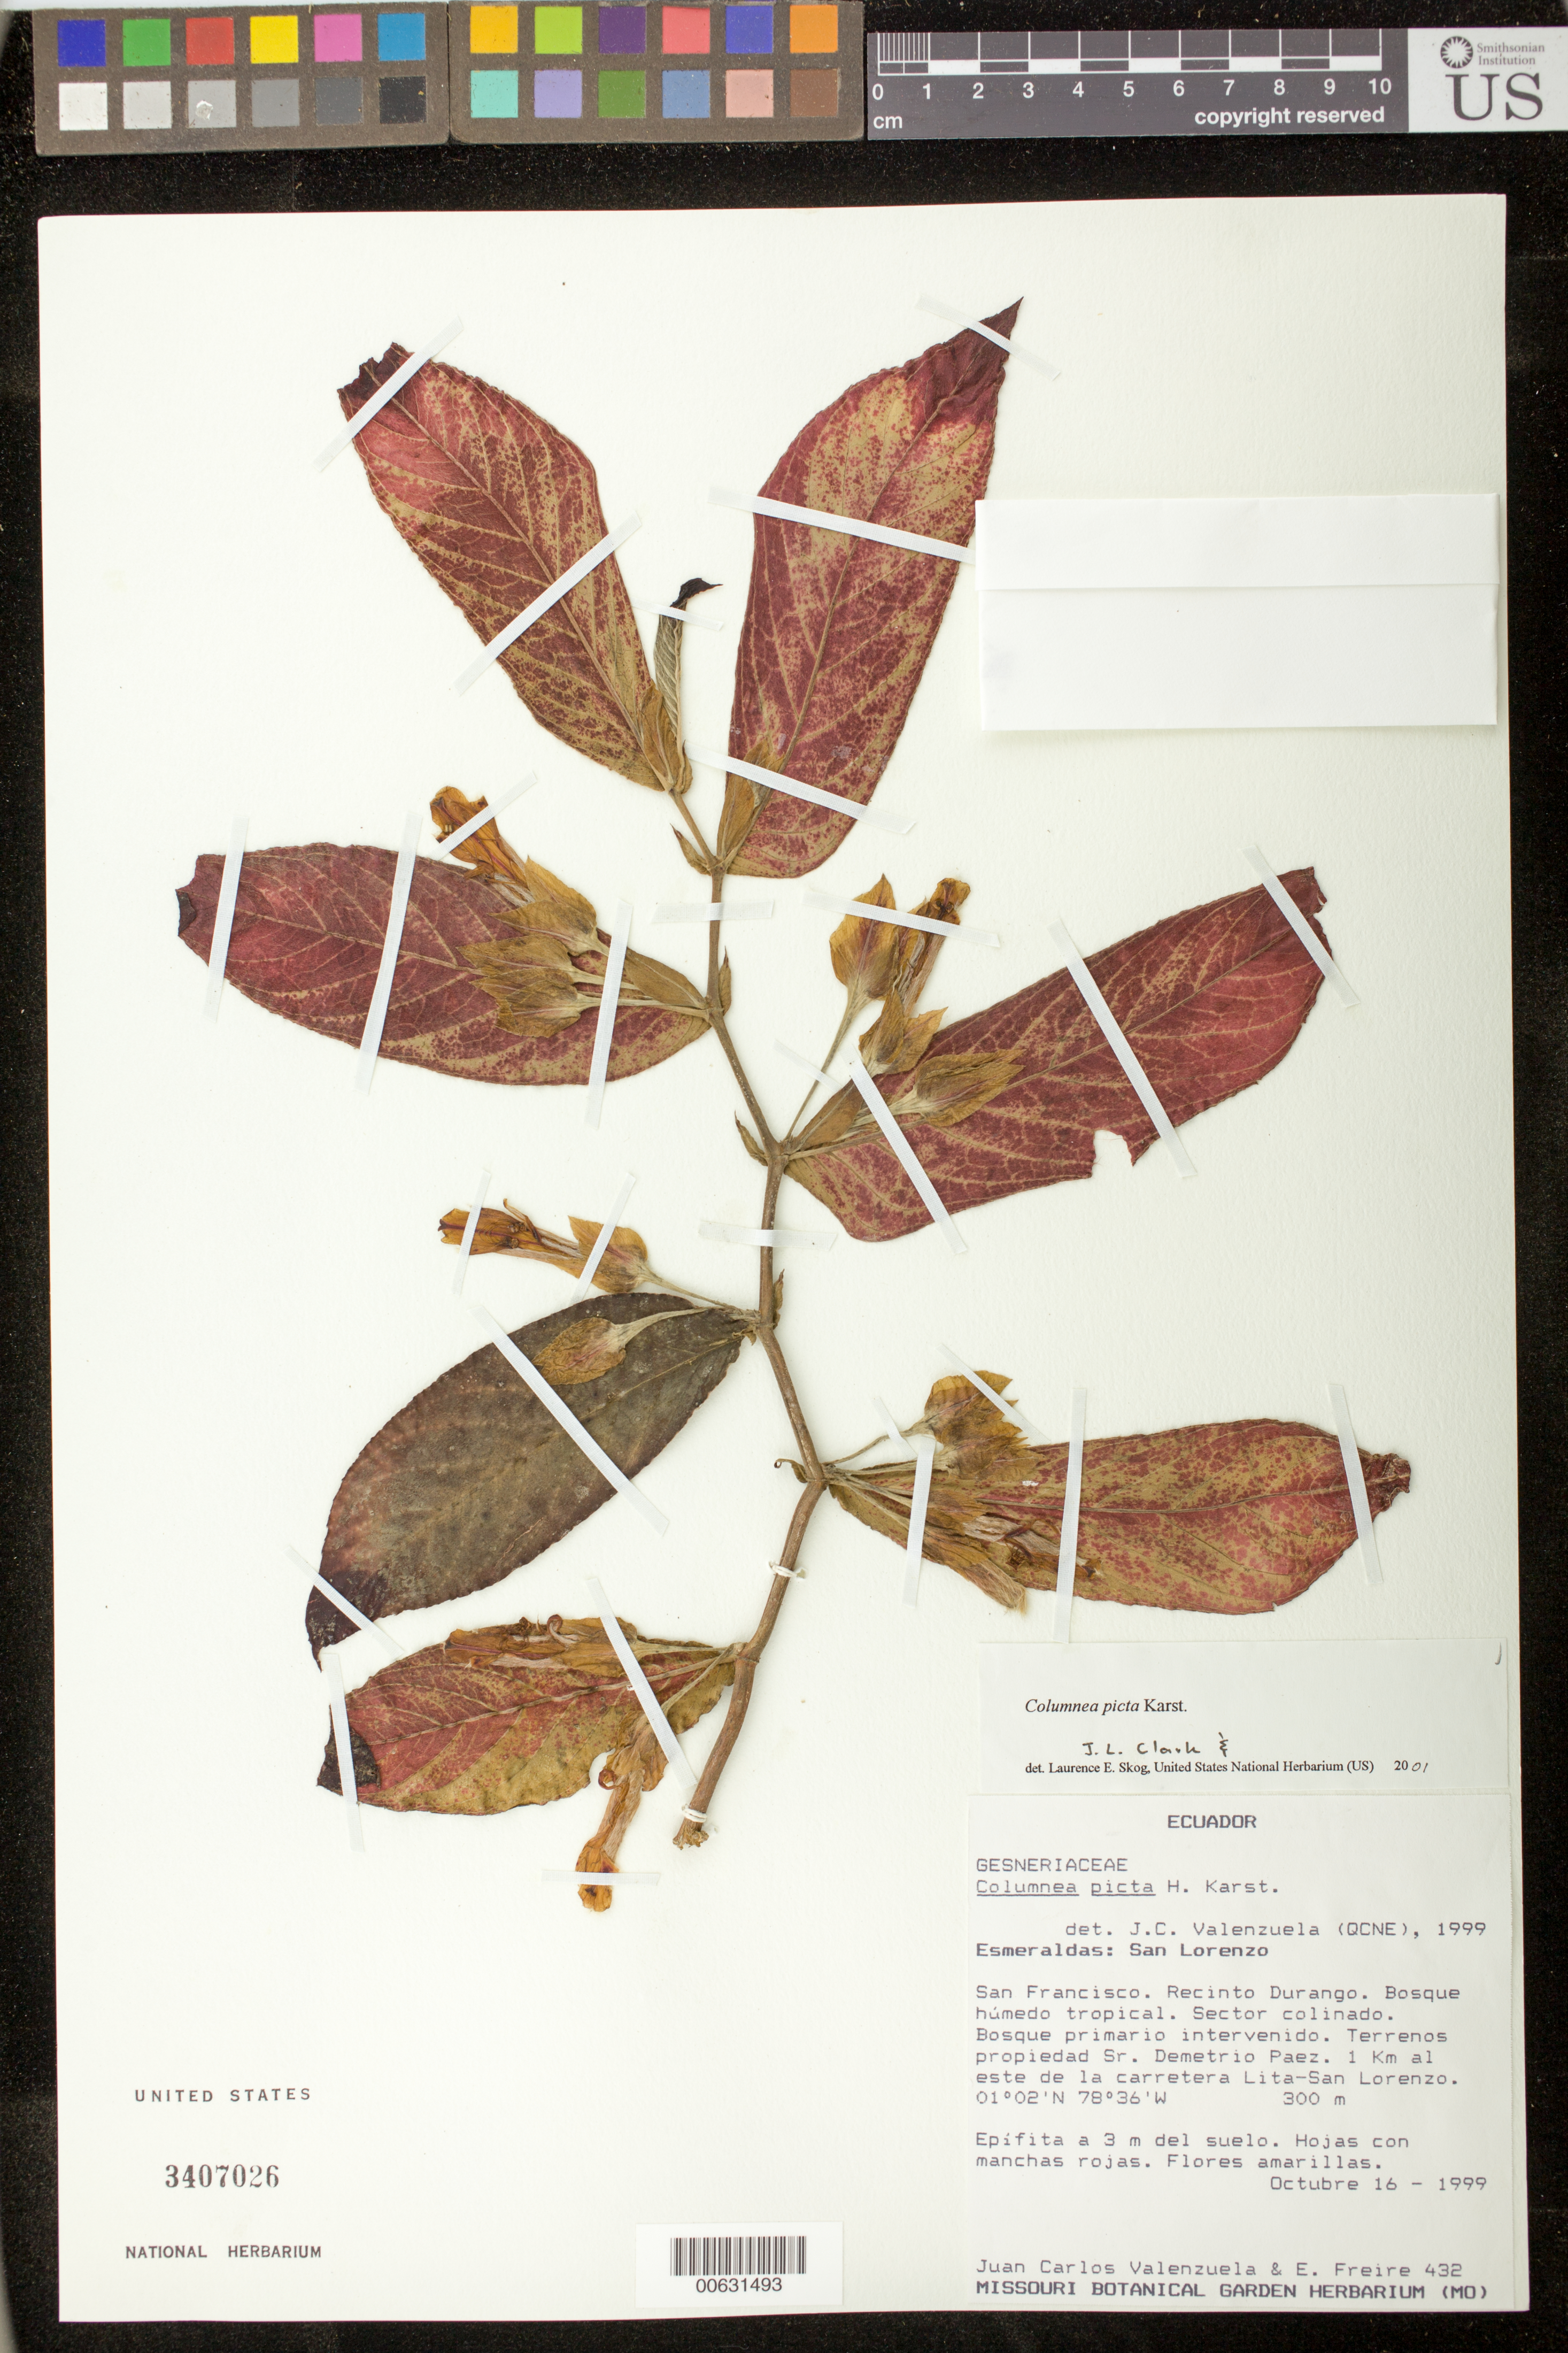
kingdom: Plantae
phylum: Tracheophyta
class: Magnoliopsida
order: Lamiales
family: Gesneriaceae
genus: Columnea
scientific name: Columnea karsteniana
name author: Singh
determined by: Skog, Laurence E.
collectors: J. Valenzuela & E. Freire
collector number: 432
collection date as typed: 16 Oct 1999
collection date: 1999-10-16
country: Ecuador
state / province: Esmeraldas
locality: San Lorenzo, San Francisco, Recinto Durango, terrenos propiedad Sr. Demetrio Paez, 1 km al este de la carretera Lita-San Lorenzo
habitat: Bosque húmedo tropical, sector colinado, bosque primario intervenido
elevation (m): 300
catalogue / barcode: US 3407026